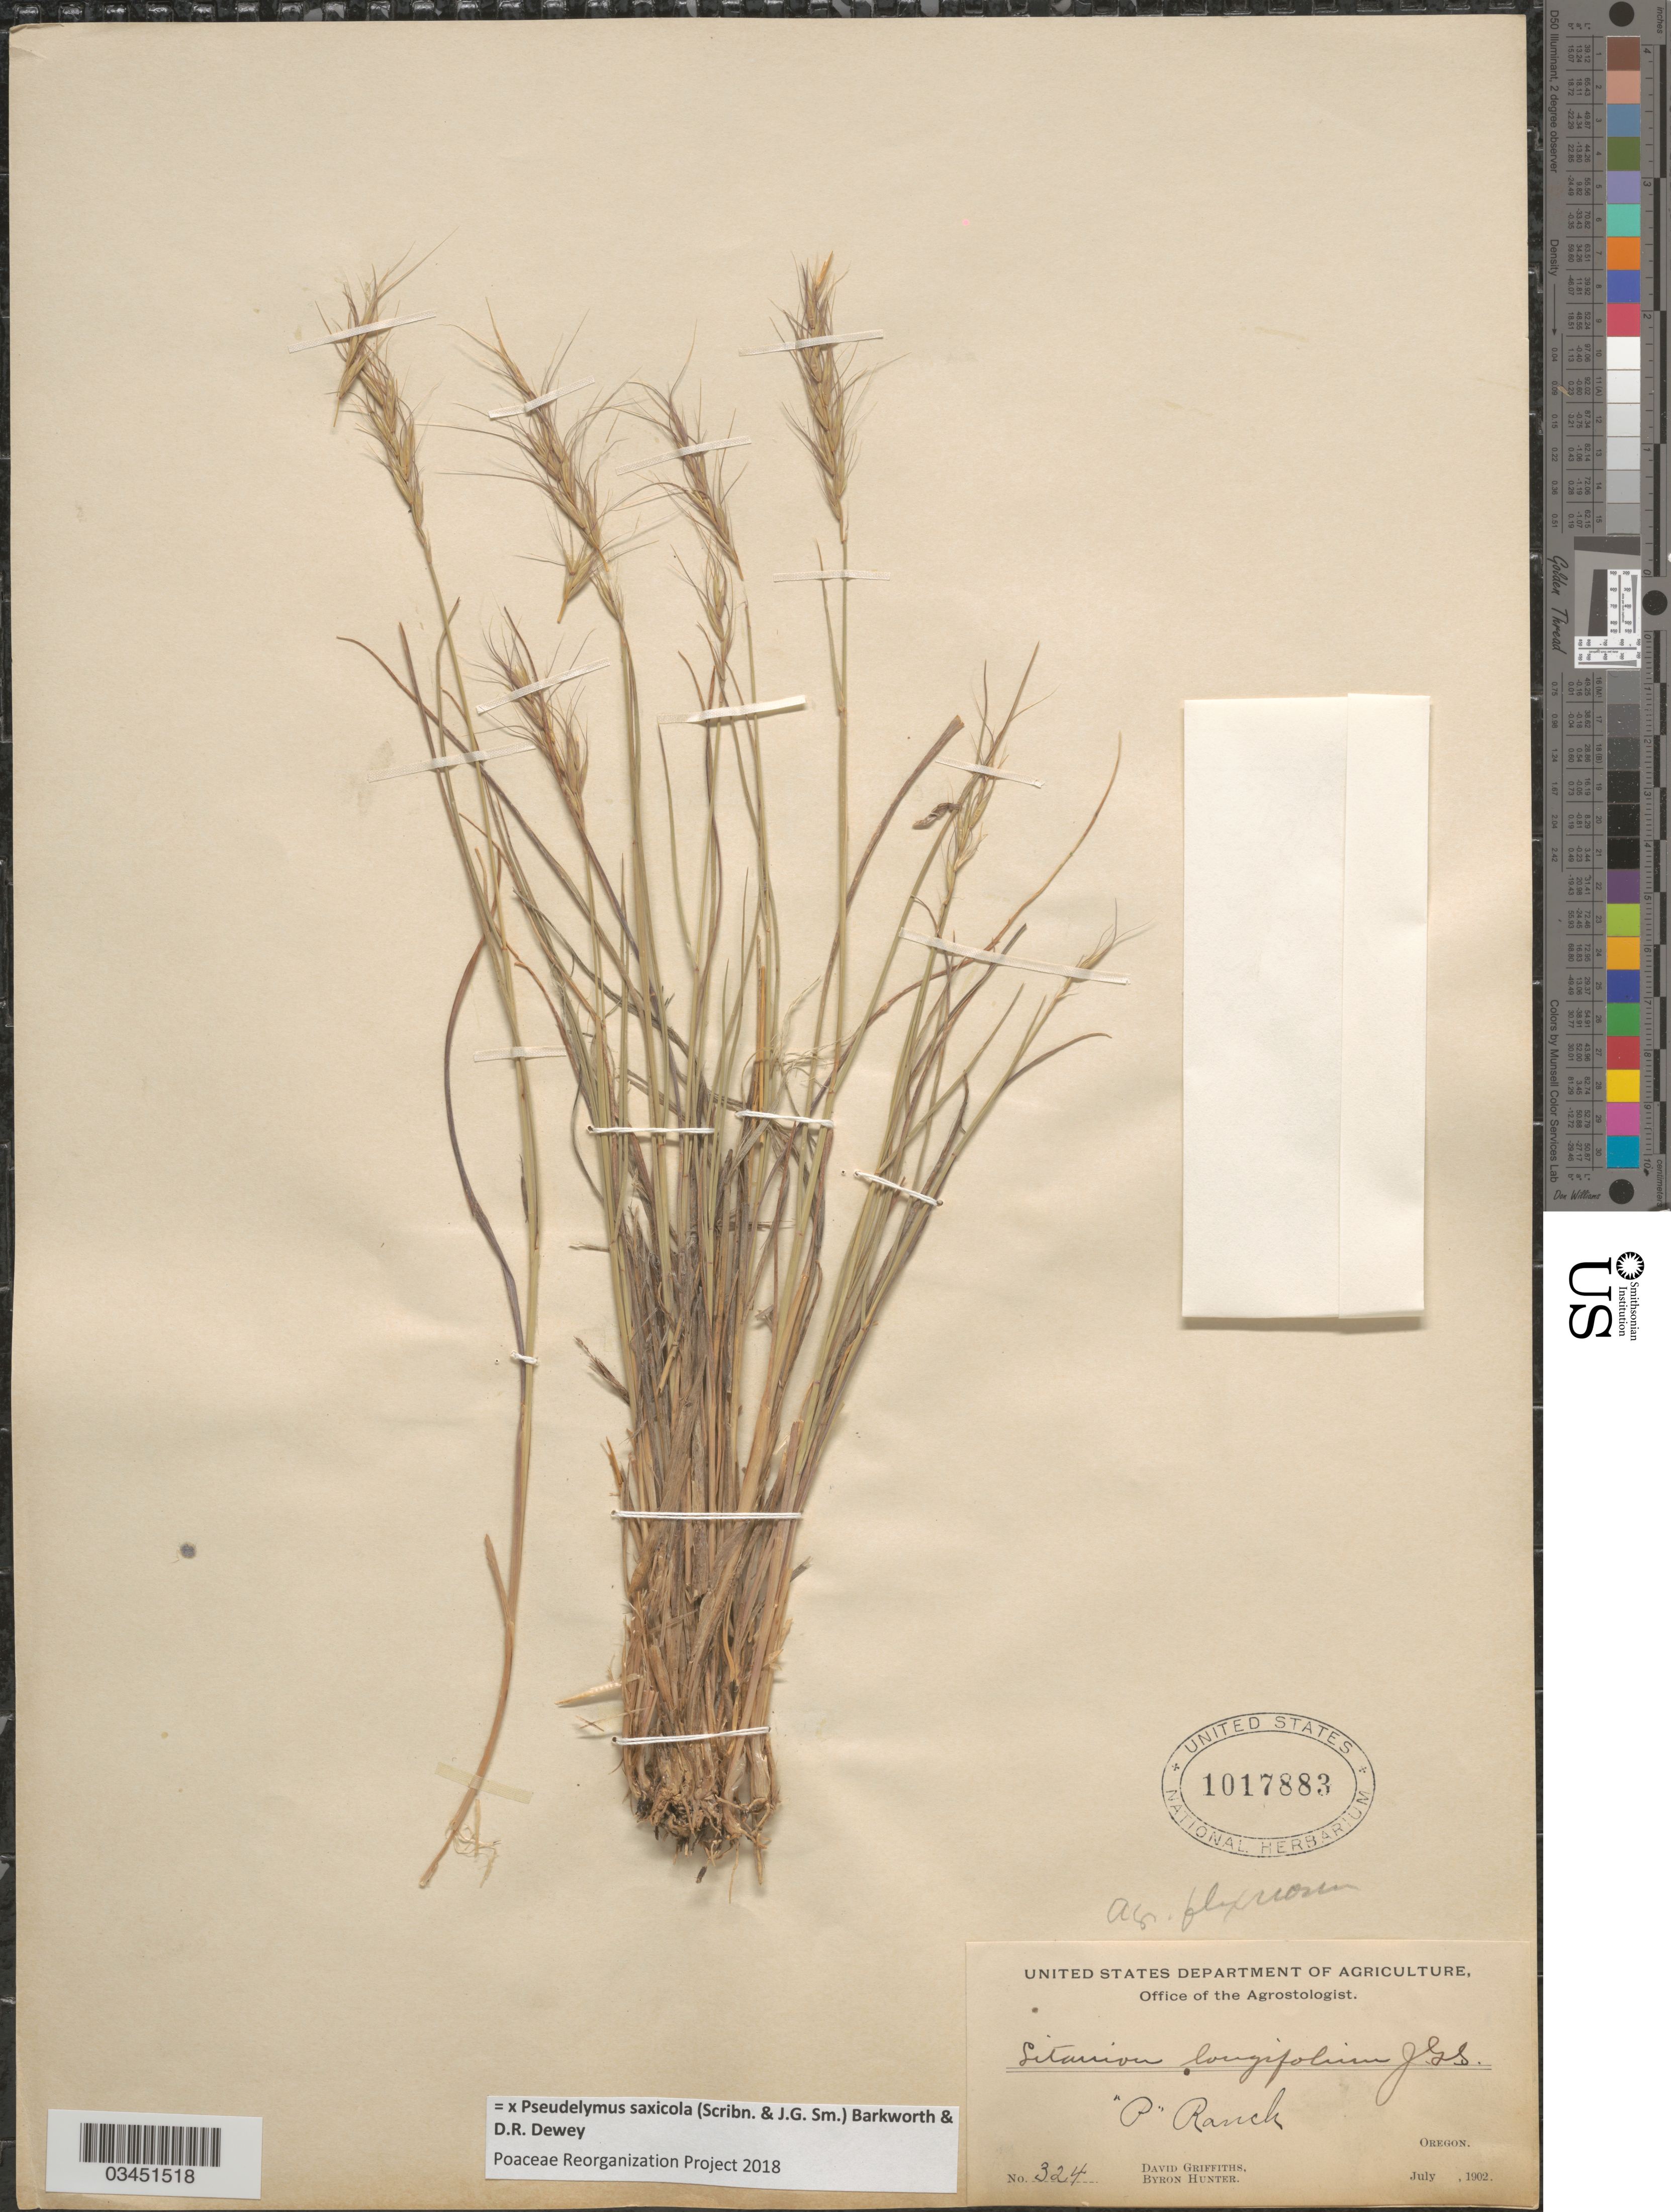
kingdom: Plantae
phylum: Tracheophyta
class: Liliopsida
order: Poales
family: Poaceae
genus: Pseudelymus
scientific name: x Pseudelymus saxicola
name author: (Scribn. & J.G. Sm.) Barkworth & Dewey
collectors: D. Griffiths & B. Hunter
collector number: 324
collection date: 1902-07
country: United States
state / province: Oregon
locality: P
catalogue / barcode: US 1017883